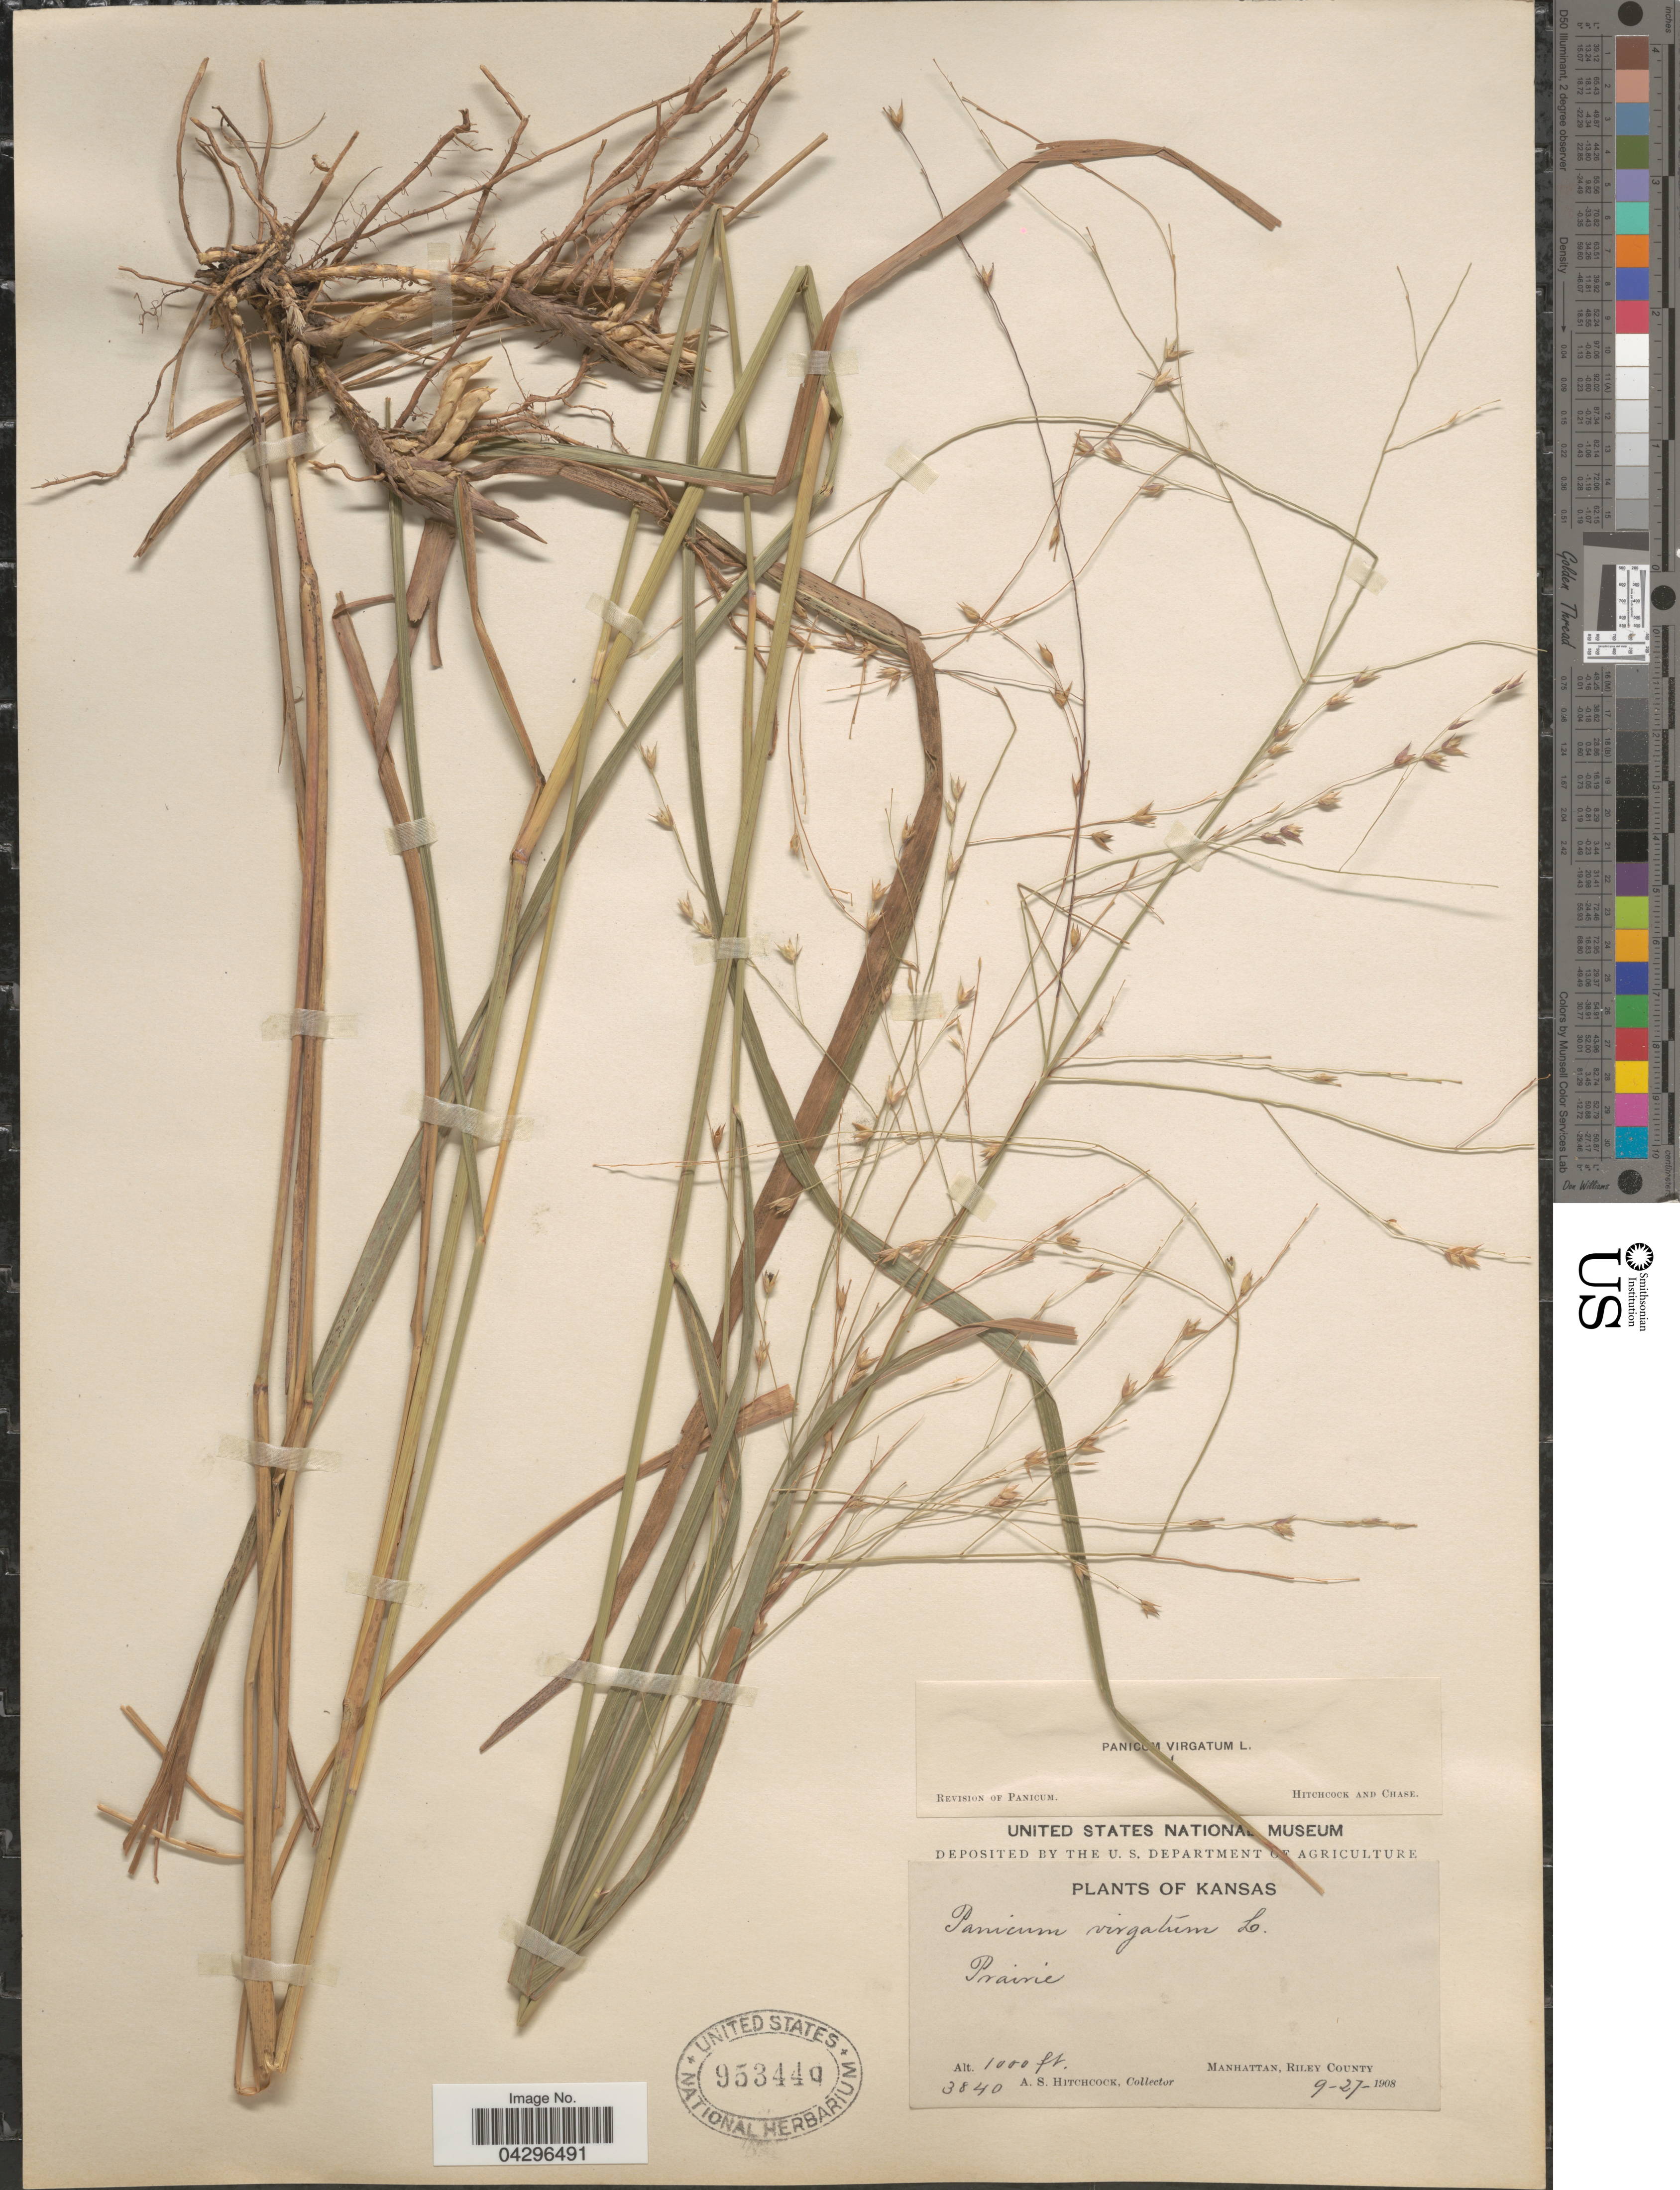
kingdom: Plantae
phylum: Tracheophyta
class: Liliopsida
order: Poales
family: Poaceae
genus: Panicum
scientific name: Panicum virgatum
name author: L.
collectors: A. S. Hitchcock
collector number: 3840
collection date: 1908-09-27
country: United States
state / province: Kansas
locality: Prairie. Manhattan, Riley County.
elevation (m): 305